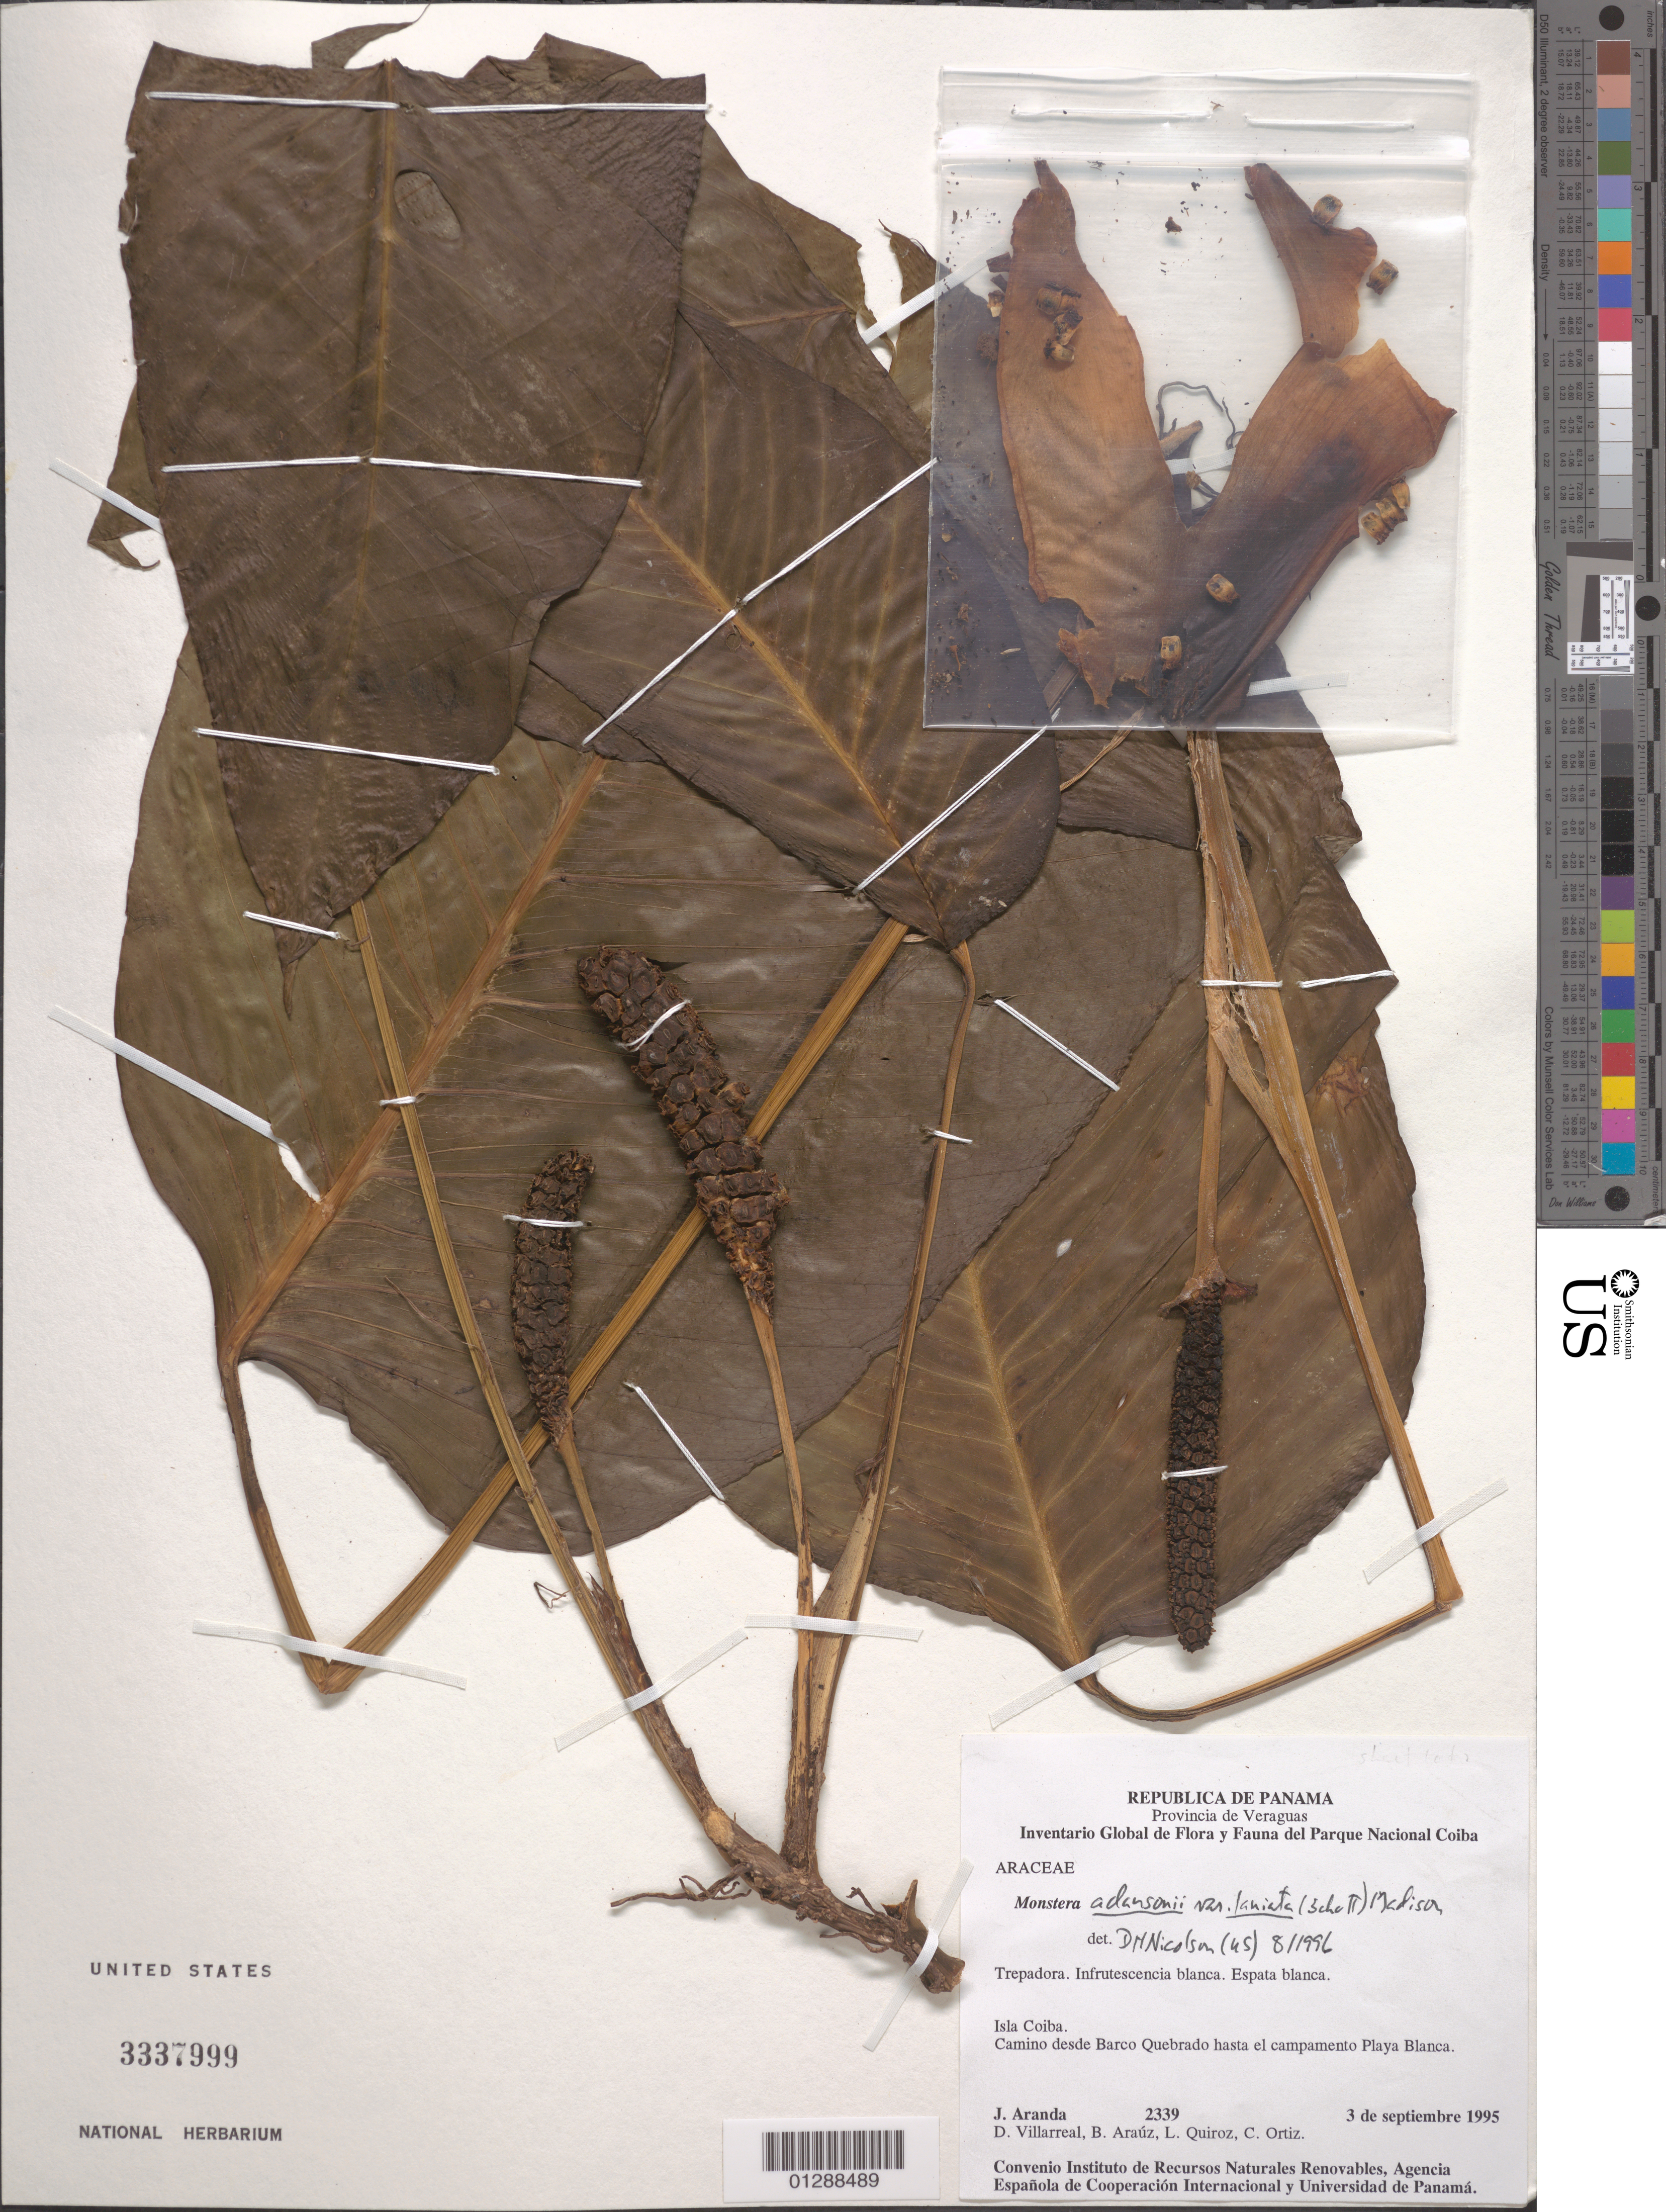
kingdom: Plantae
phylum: Tracheophyta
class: Liliopsida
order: Alismatales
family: Araceae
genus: Monstera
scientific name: Monstera adansonii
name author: Schott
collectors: J. Aranda, D. Villarreal, B. Araúz, L. Quiroz & C. Ortiz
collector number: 2339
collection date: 1995-09-03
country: Panama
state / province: Veraguas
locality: Isla Coiba. Camino desde Barco Quebrado hasta el campamento Playa Blanca.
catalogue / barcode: US 3337999